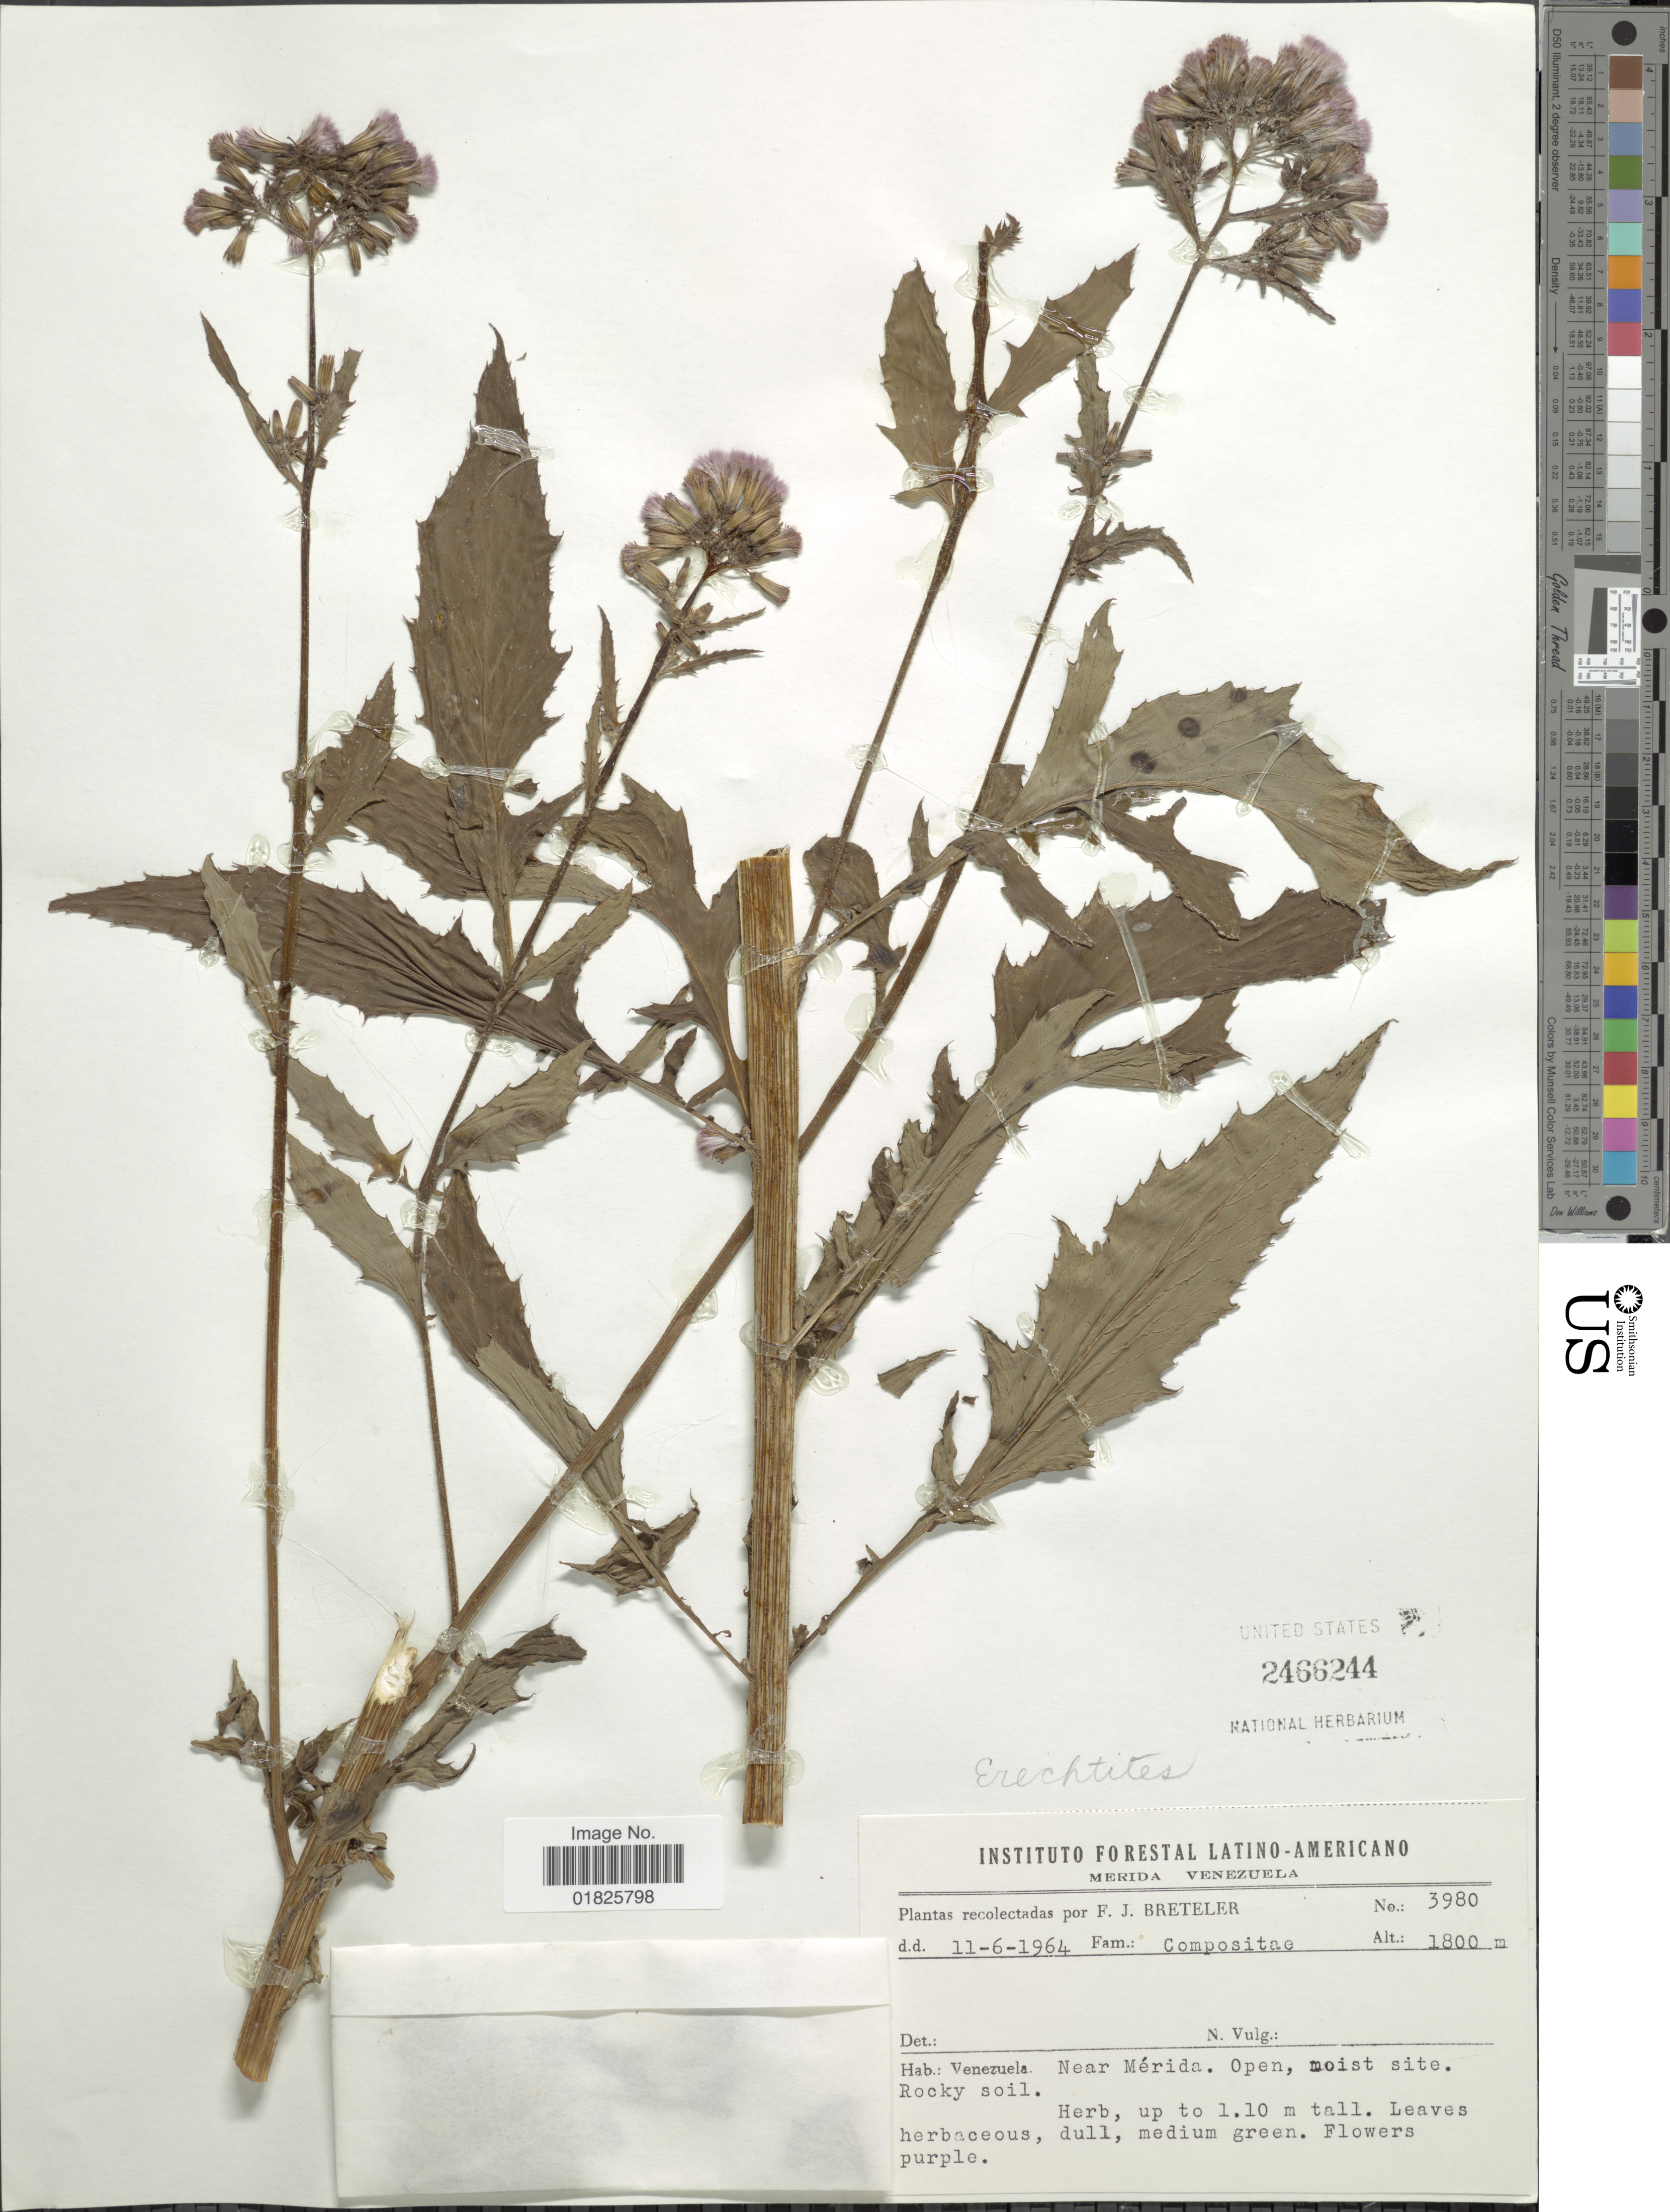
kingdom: Plantae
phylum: Tracheophyta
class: Magnoliopsida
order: Asterales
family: Asteraceae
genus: Erechtites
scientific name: Erechtites sp.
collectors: F. J. Breteler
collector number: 3980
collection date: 1964-06-11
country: Venezuela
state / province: Mérida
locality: Near Merida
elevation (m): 1800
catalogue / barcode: US 2466244